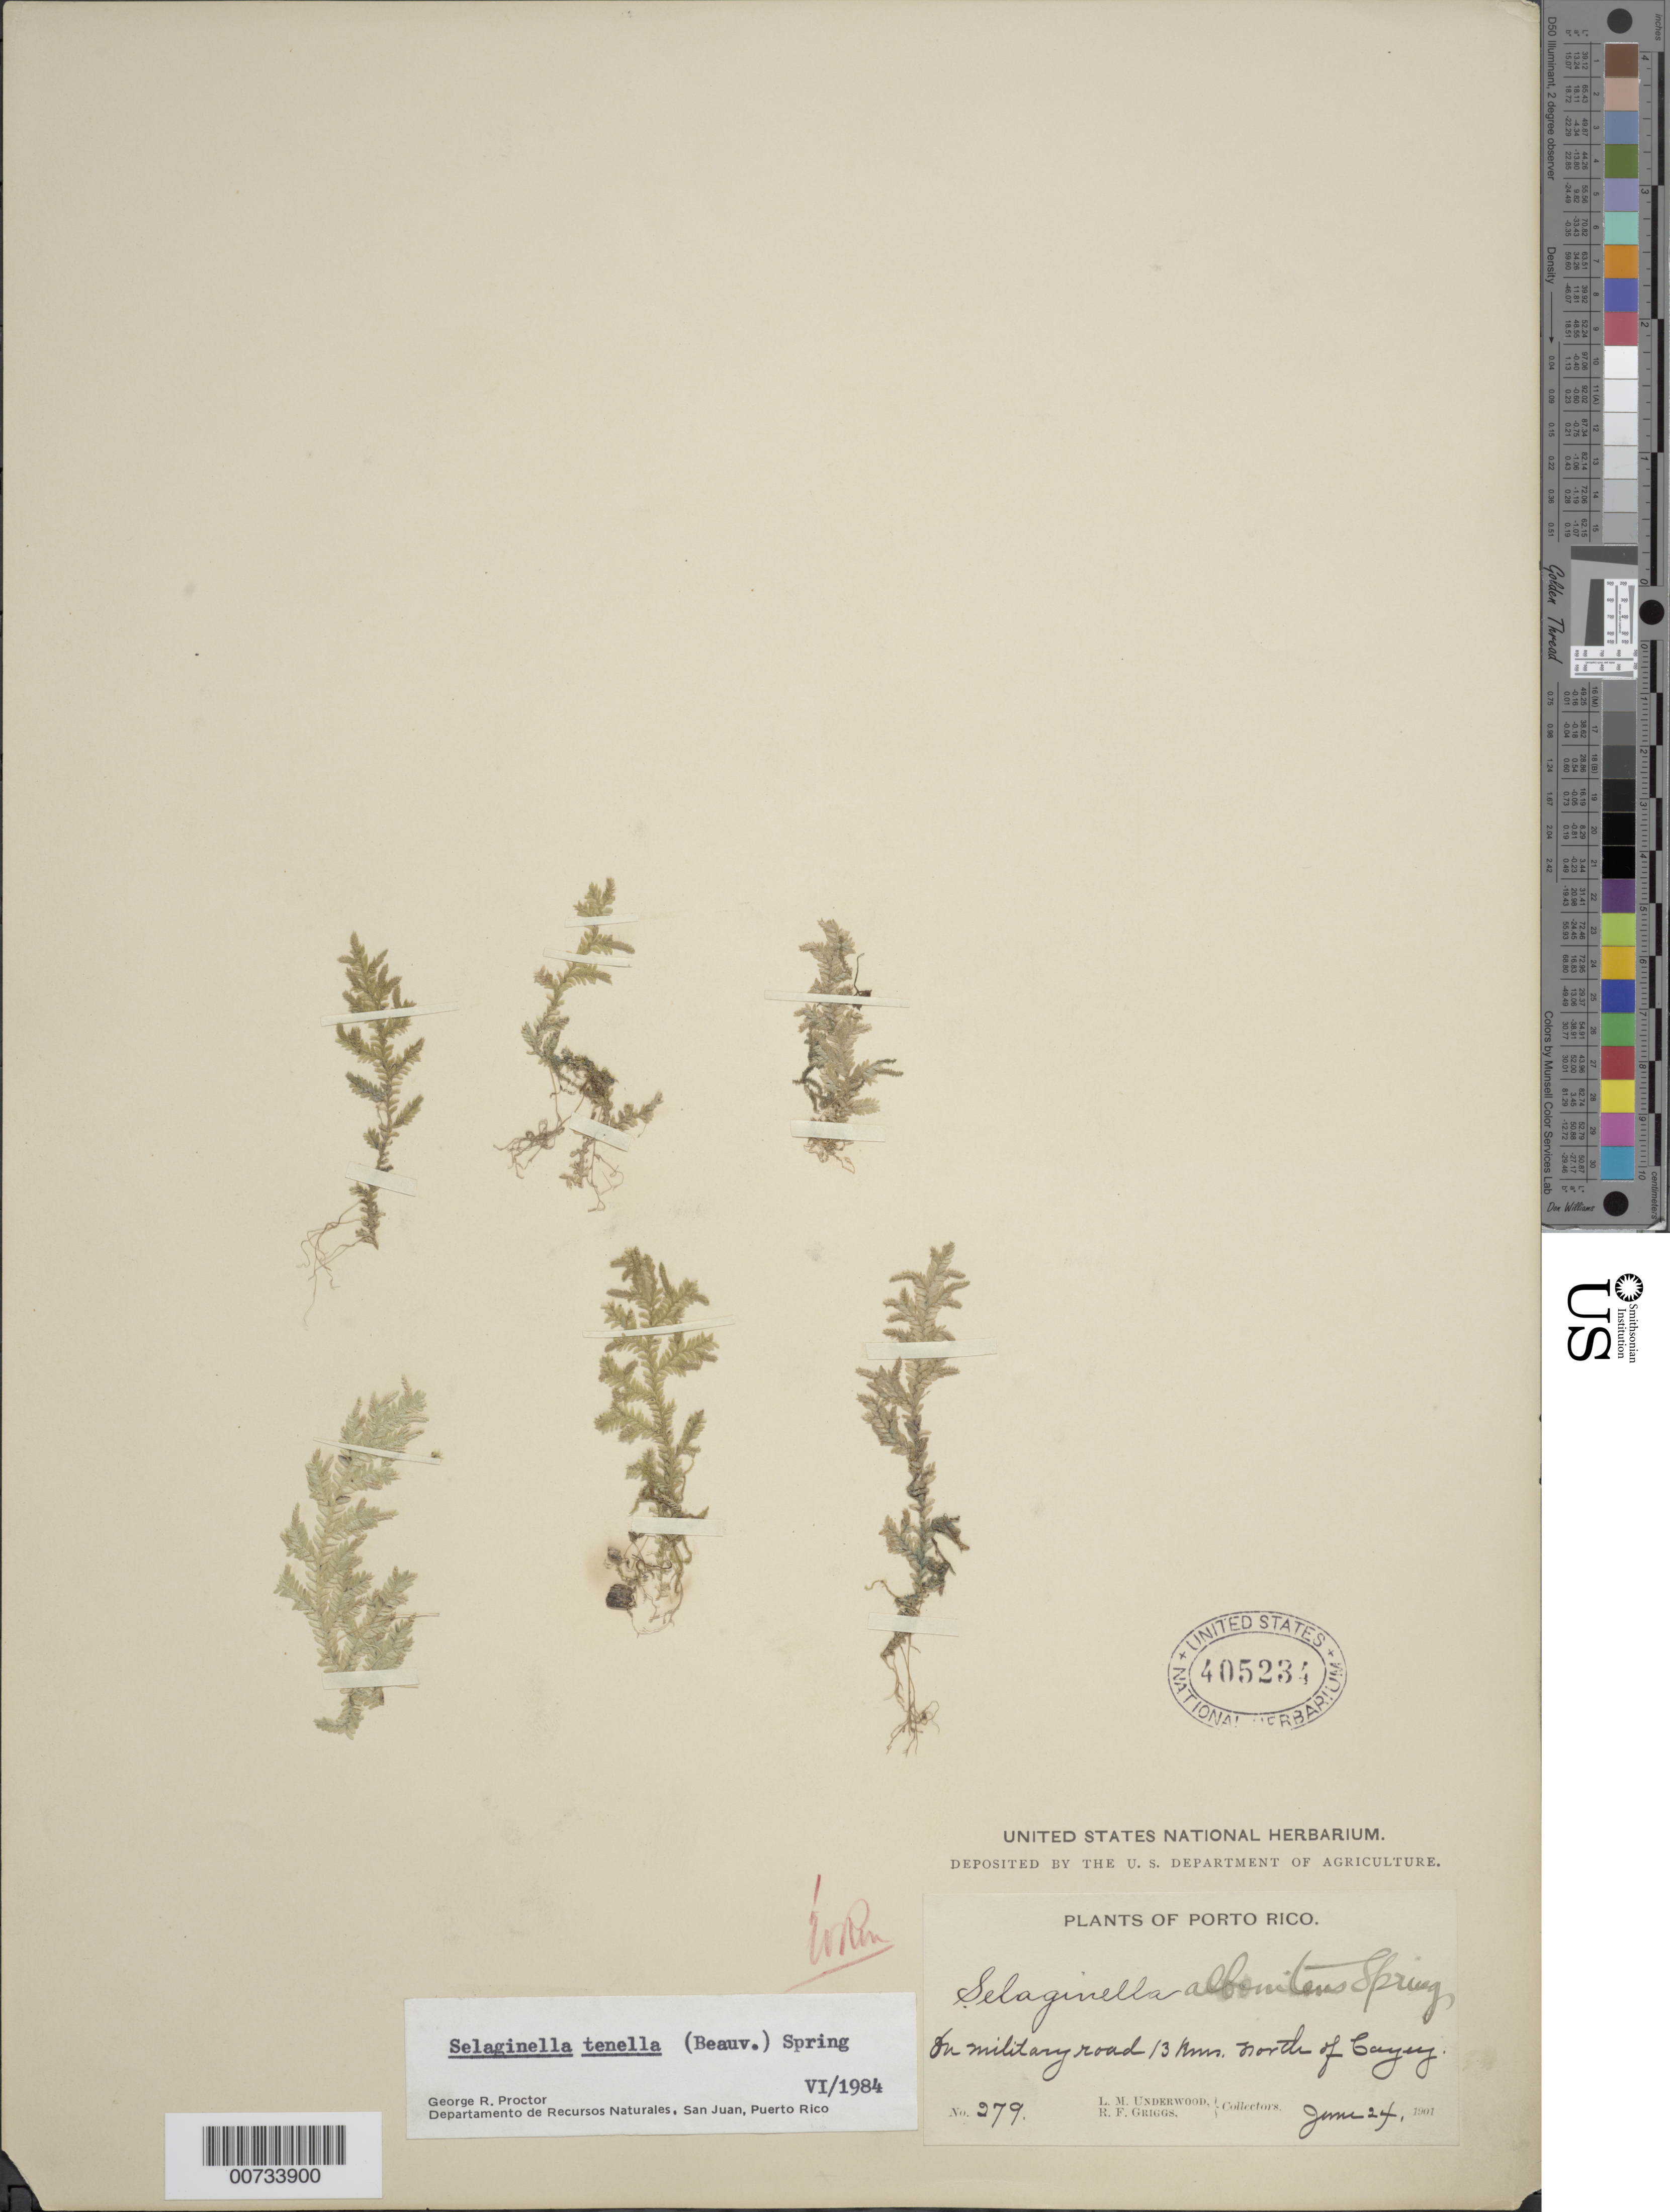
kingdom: Plantae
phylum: Tracheophyta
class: Lycopodiopsida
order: Selaginellales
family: Selaginellaceae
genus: Selaginella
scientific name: Selaginella tenella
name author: (P. Beauv.) Spring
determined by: Proctor, G. R.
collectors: L. M. Underwood & R. F. Griggs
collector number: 279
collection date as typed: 24 Jun 1901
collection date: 1901-06-24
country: Puerto Rico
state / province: Cayey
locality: Cayey, on Military Road 13 km N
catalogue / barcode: US 405234